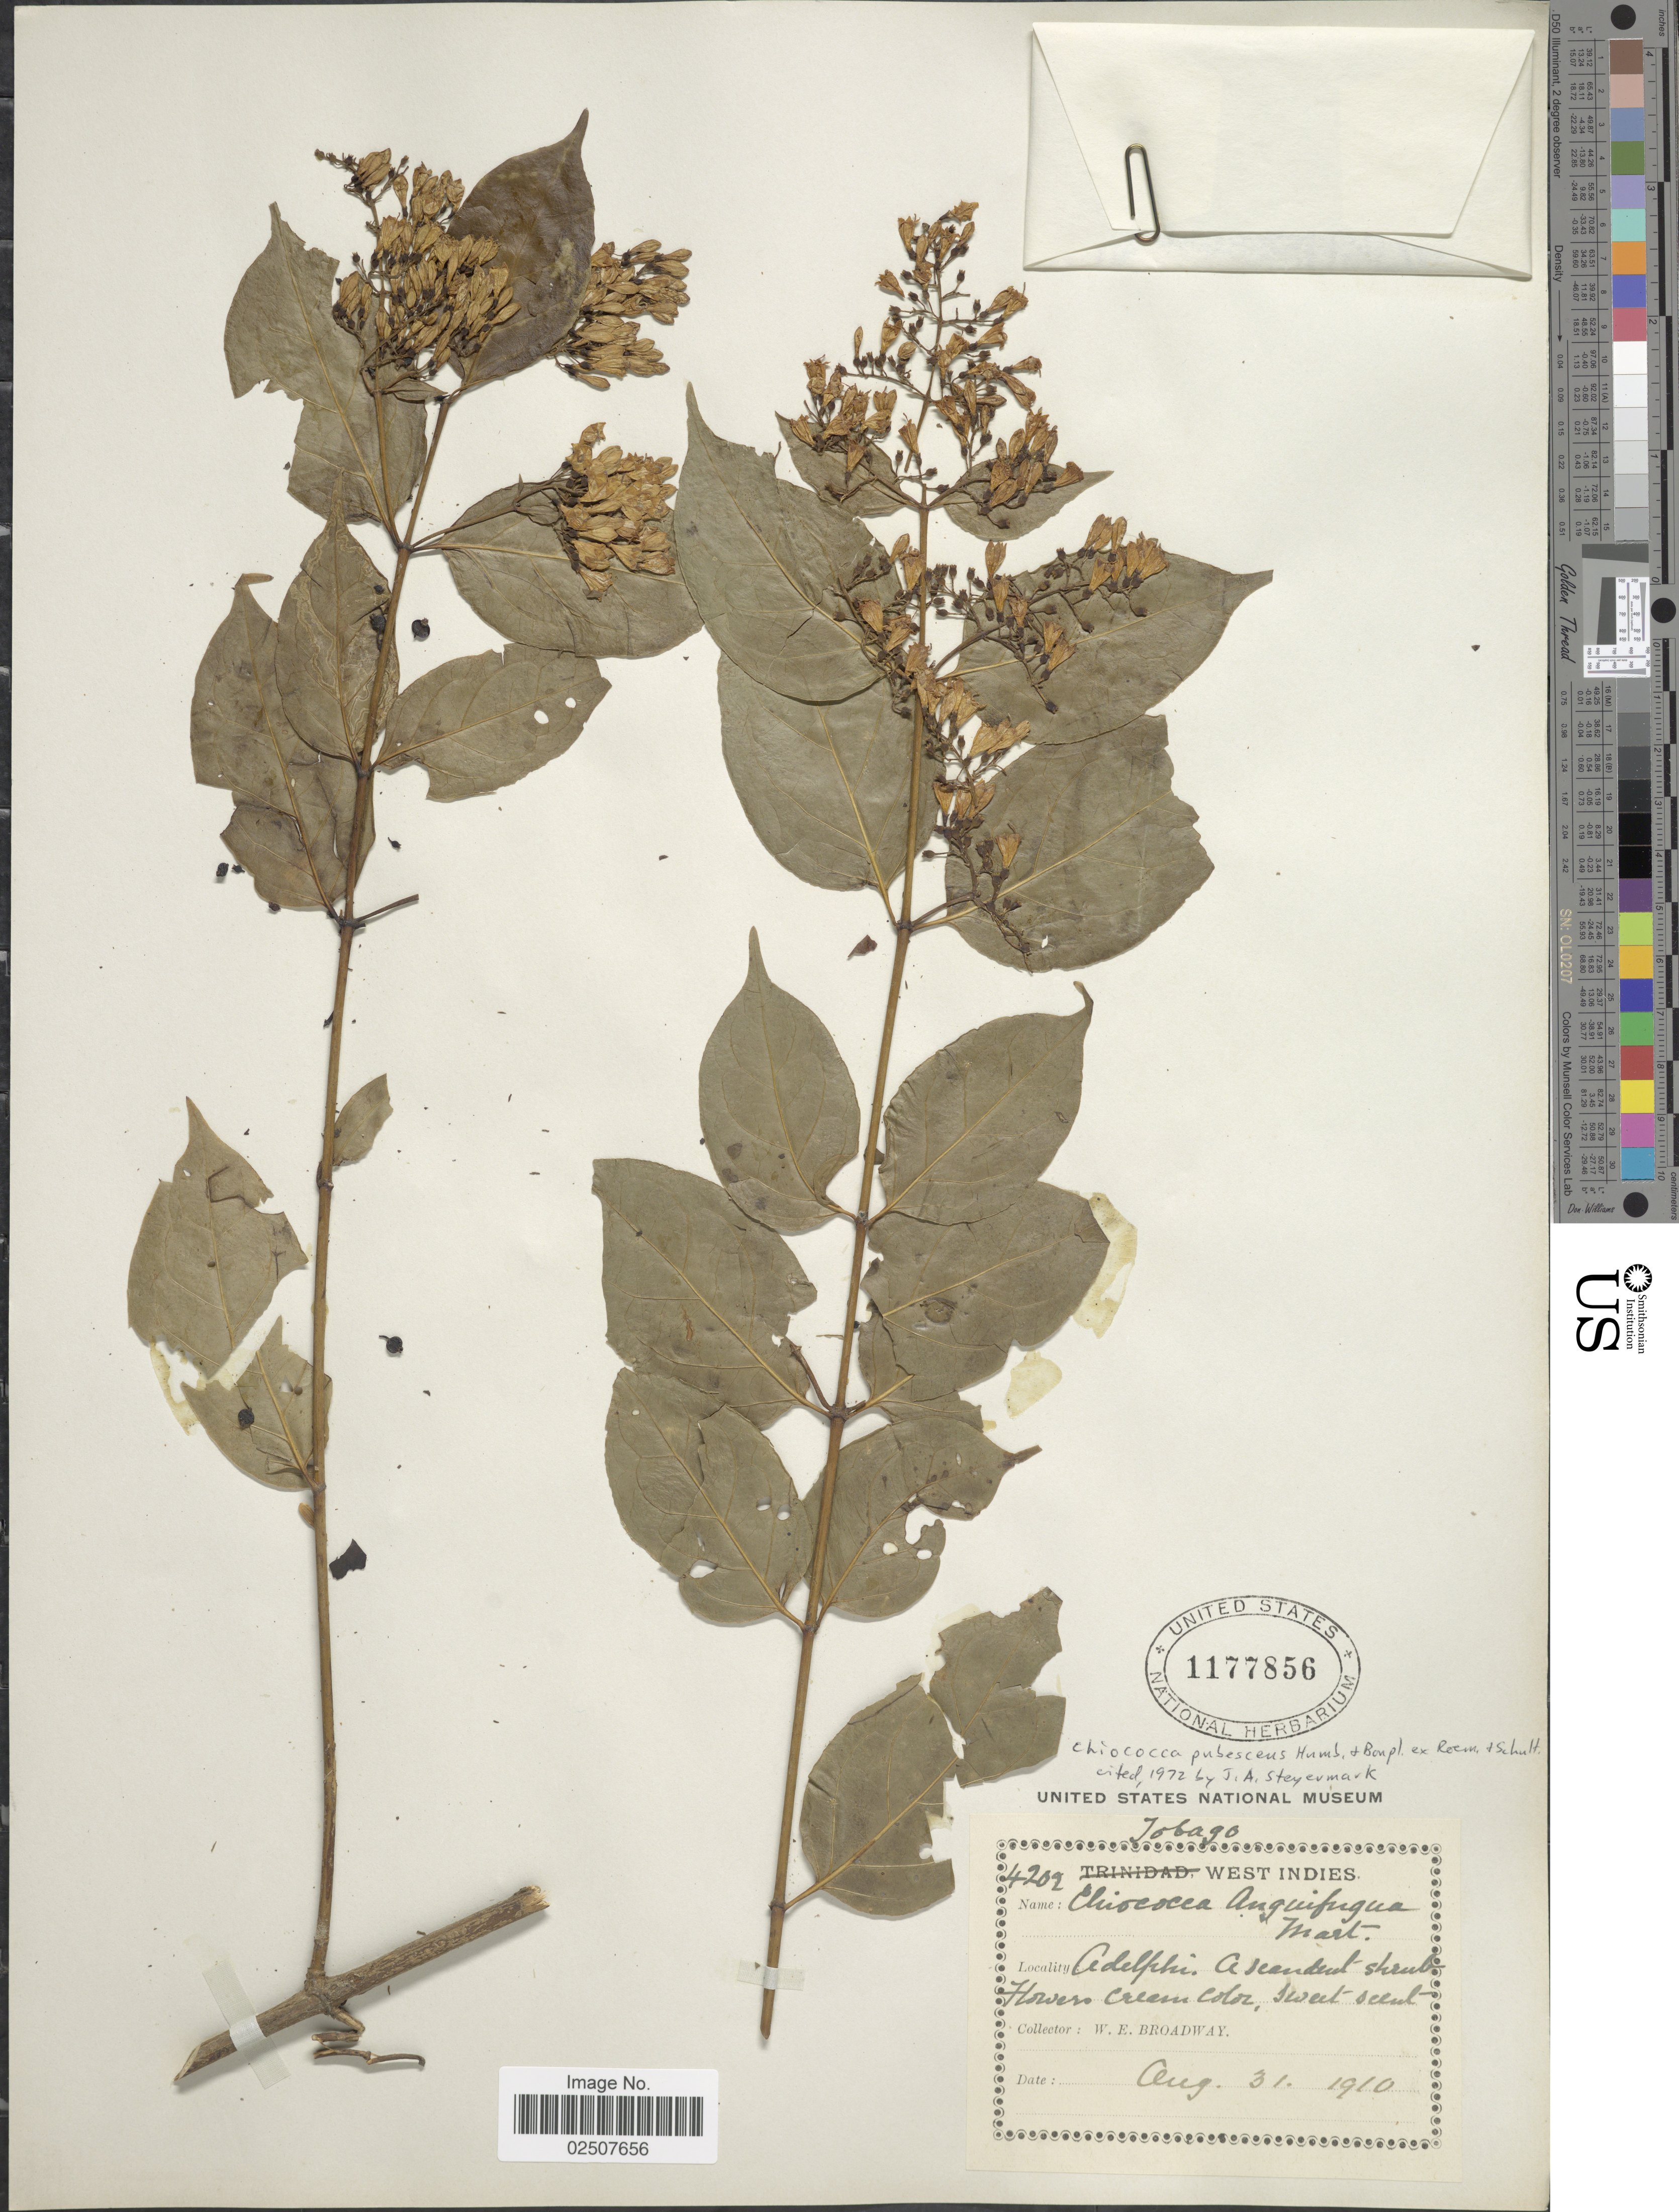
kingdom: Plantae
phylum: Tracheophyta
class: Magnoliopsida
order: Gentianales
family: Rubiaceae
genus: Chiococca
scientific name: Chiococca pubescens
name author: Humb. & Bonpl. ex Roem. & Schult.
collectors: W. E. Broadway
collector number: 4202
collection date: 1910-08-31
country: Trinidad and Tobago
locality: Tobago, Cedelphi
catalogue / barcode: US 1177856